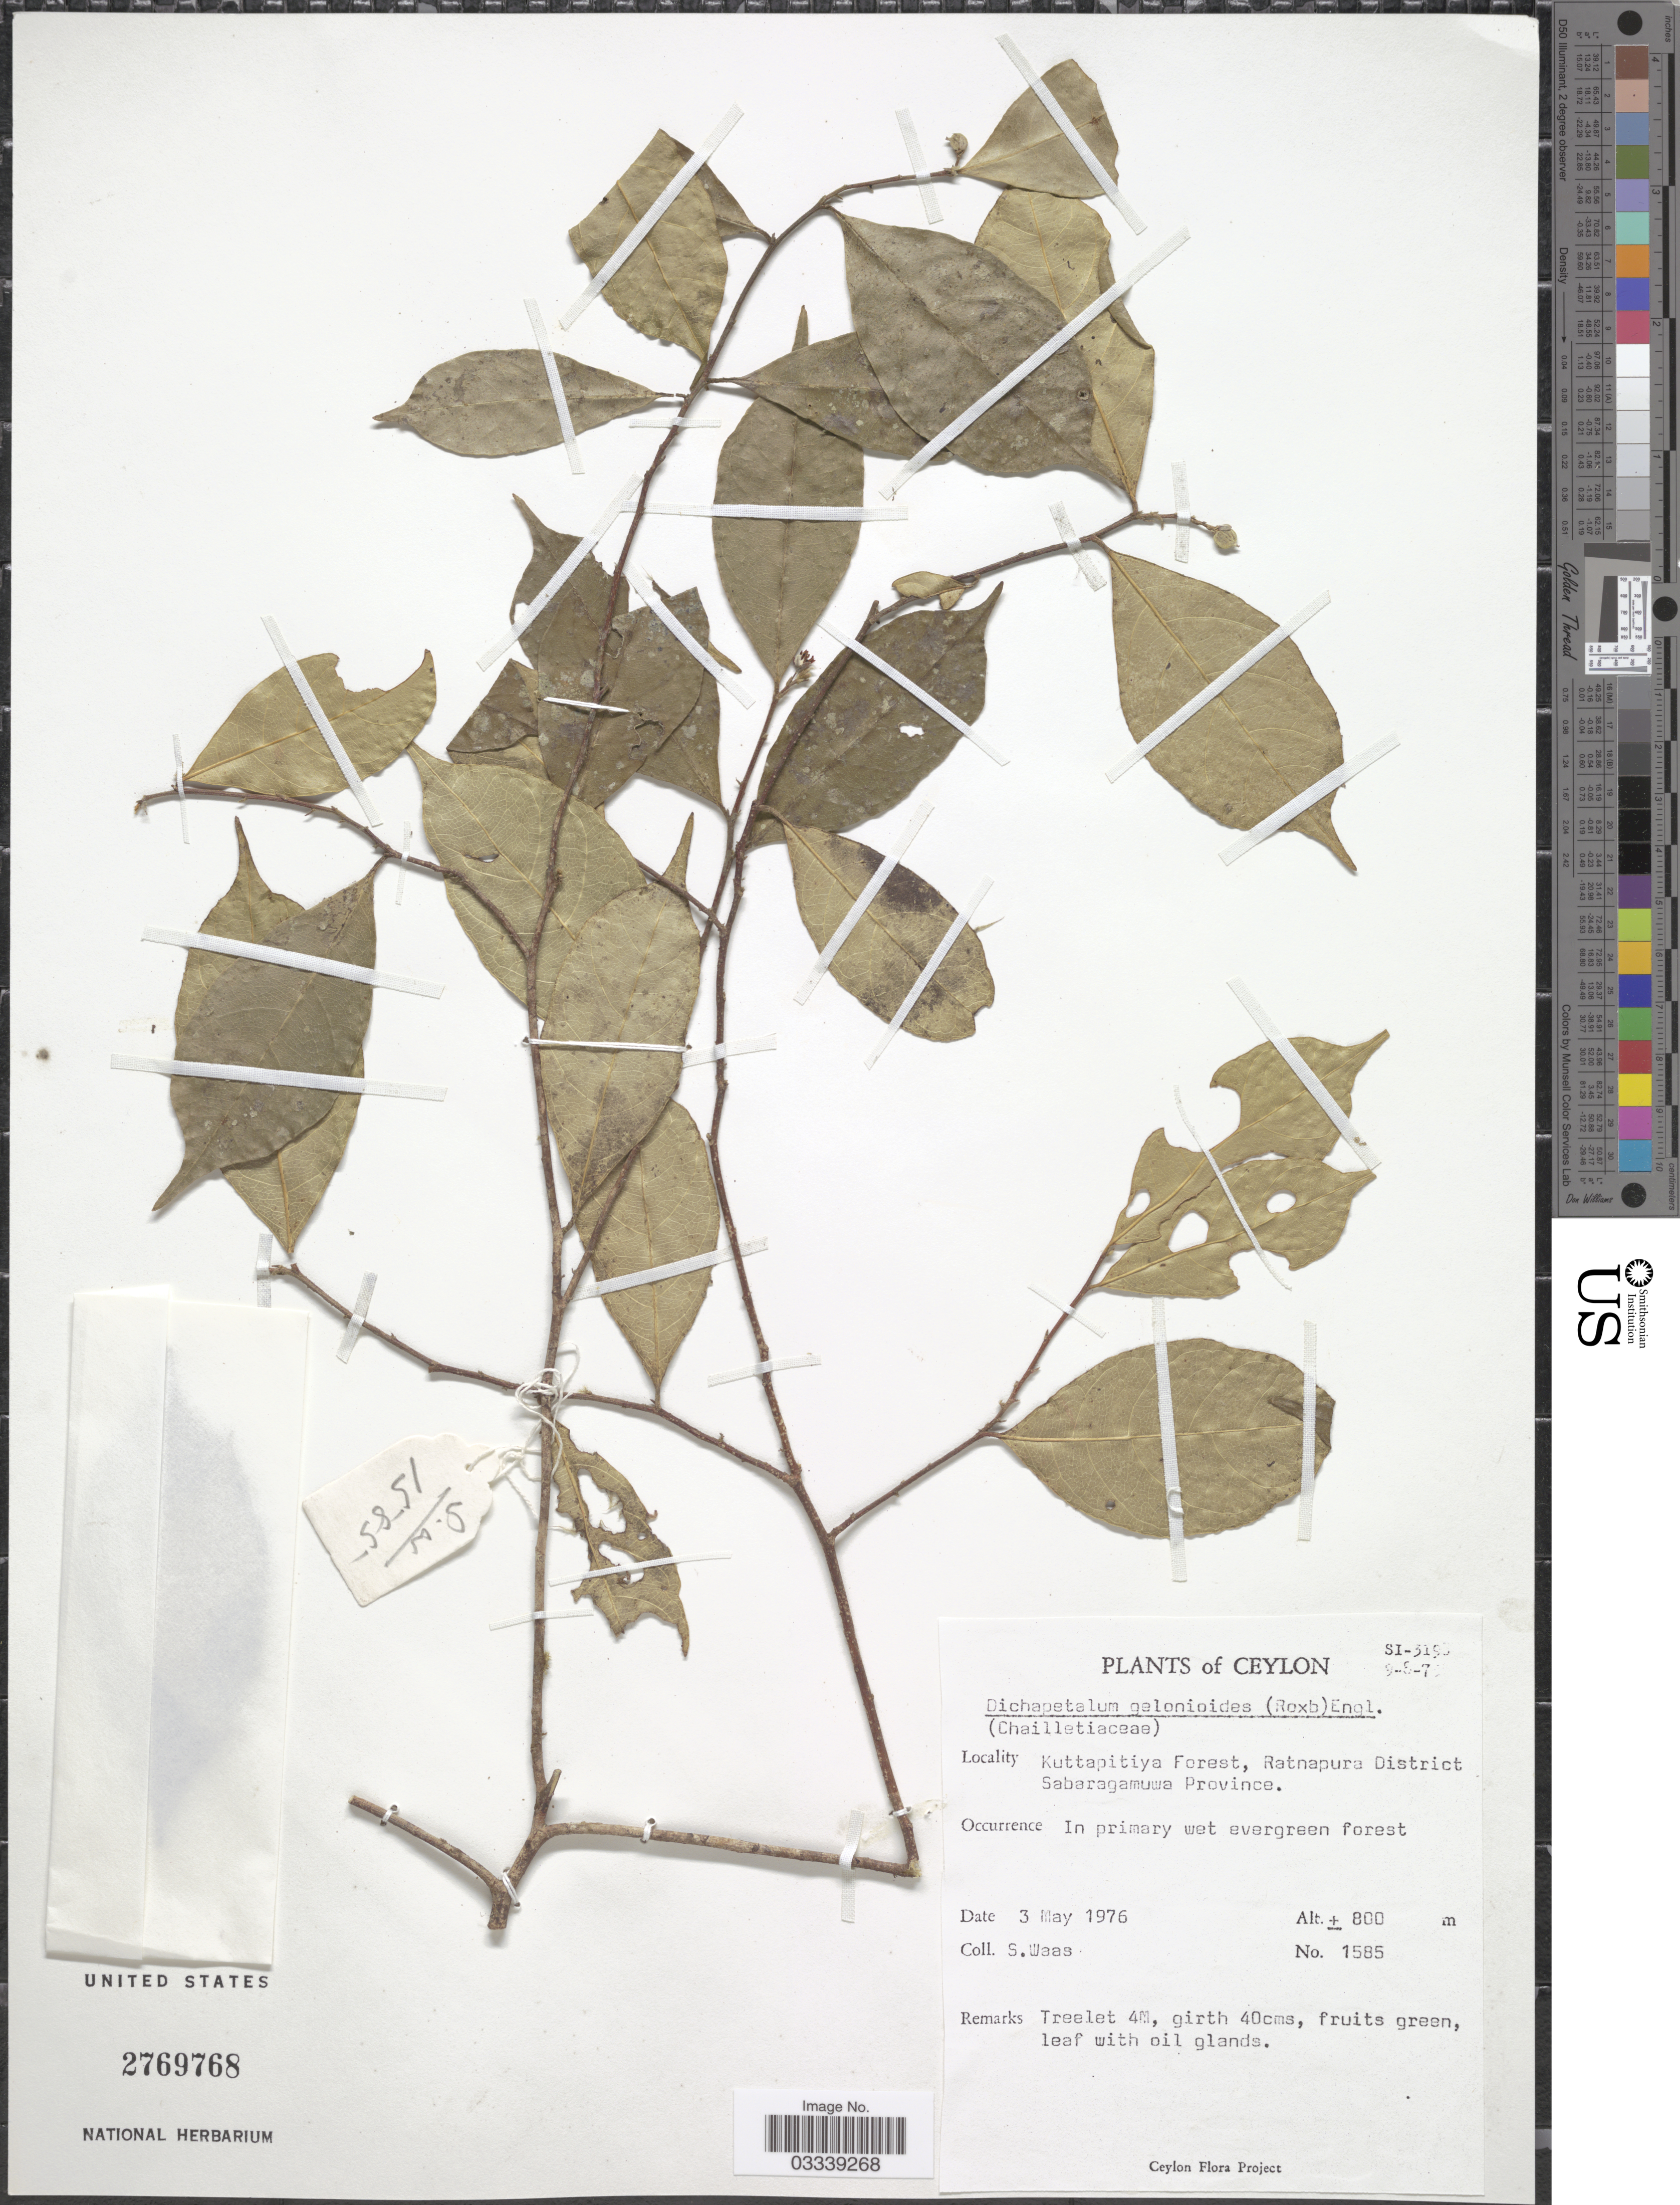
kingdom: Plantae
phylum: Tracheophyta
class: Magnoliopsida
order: Malpighiales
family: Dichapetalaceae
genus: Dichapetalum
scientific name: Dichapetalum gelonioides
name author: (Roxb.) Engl.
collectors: S. Waas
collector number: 1585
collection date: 1976-05-03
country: Sri Lanka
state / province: Sabaragamuwa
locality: Ceylon, Kuttapitiya Forest, Ratnapura District.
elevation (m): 800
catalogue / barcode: US 2769768